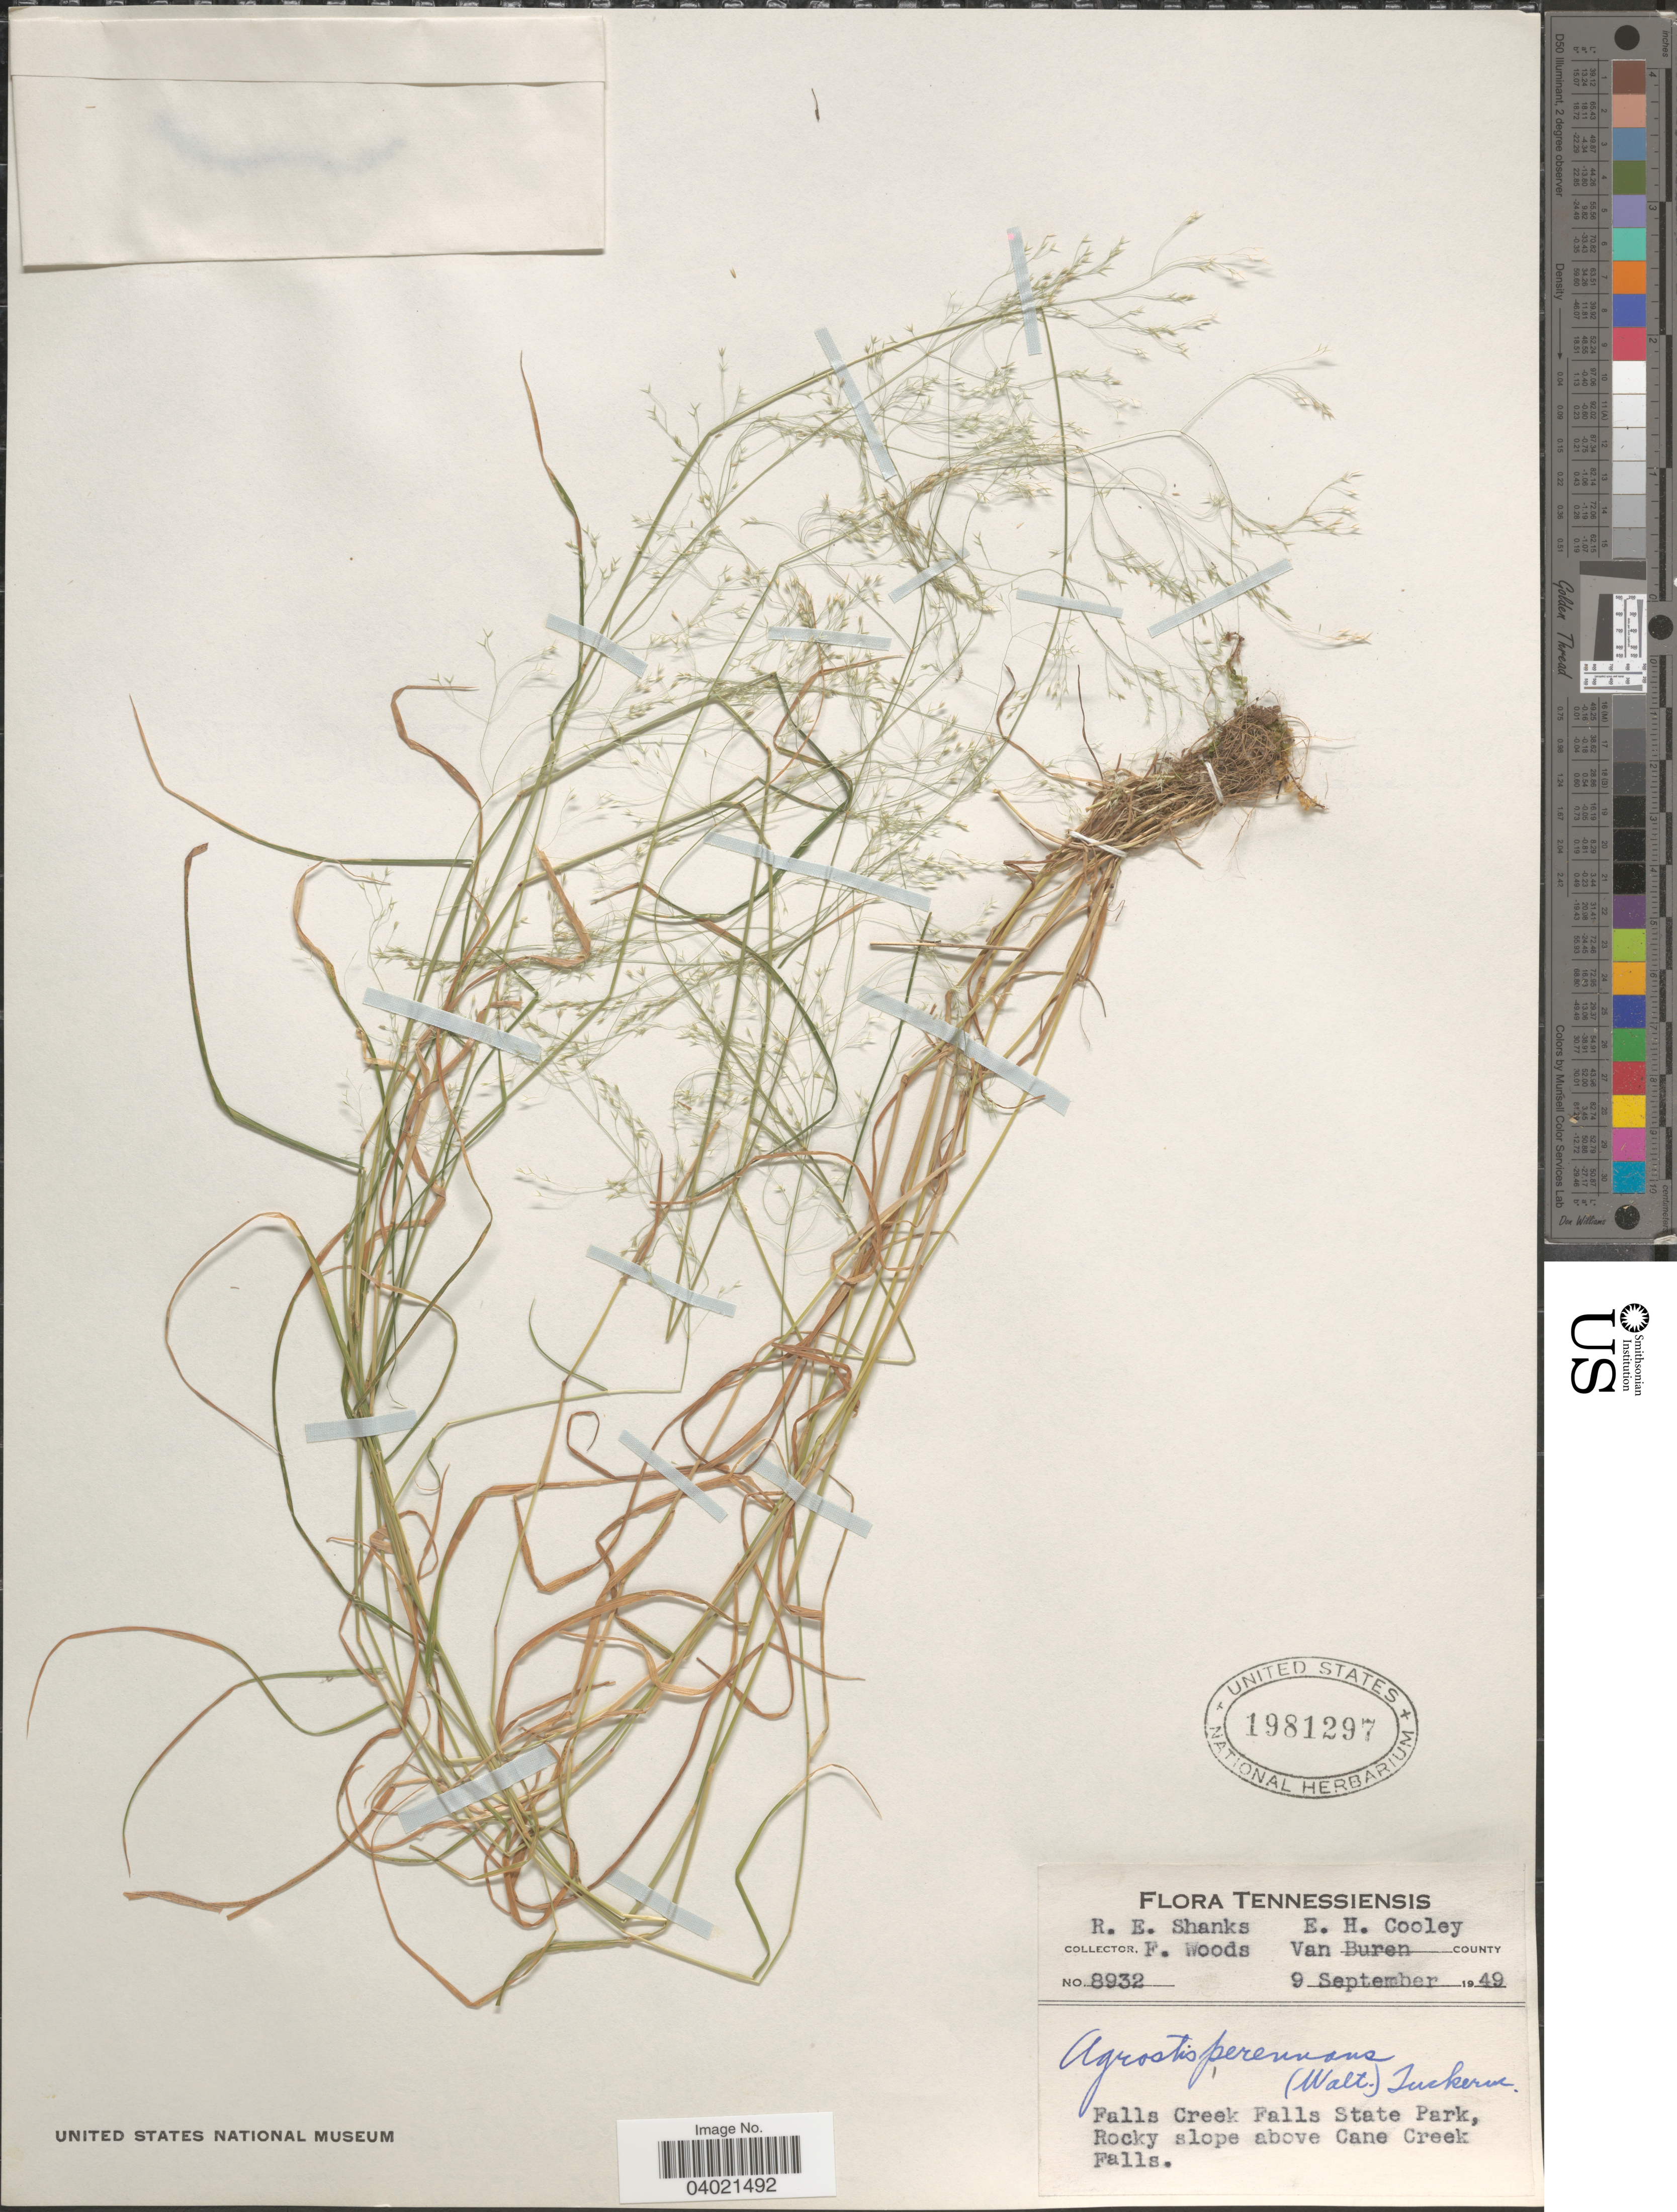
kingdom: Plantae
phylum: Tracheophyta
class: Liliopsida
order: Poales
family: Poaceae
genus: Agrostis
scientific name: Agrostis perennans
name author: (Walter) Tuck.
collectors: F. Woods, R. Shanks & E. H. Cooley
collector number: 8932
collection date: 1949-09-09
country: United States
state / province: Tennessee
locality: Van Buren county. Falls Creek Falls State Park, Rocky slope above Cane Creek Falls.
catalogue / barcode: US 1981297